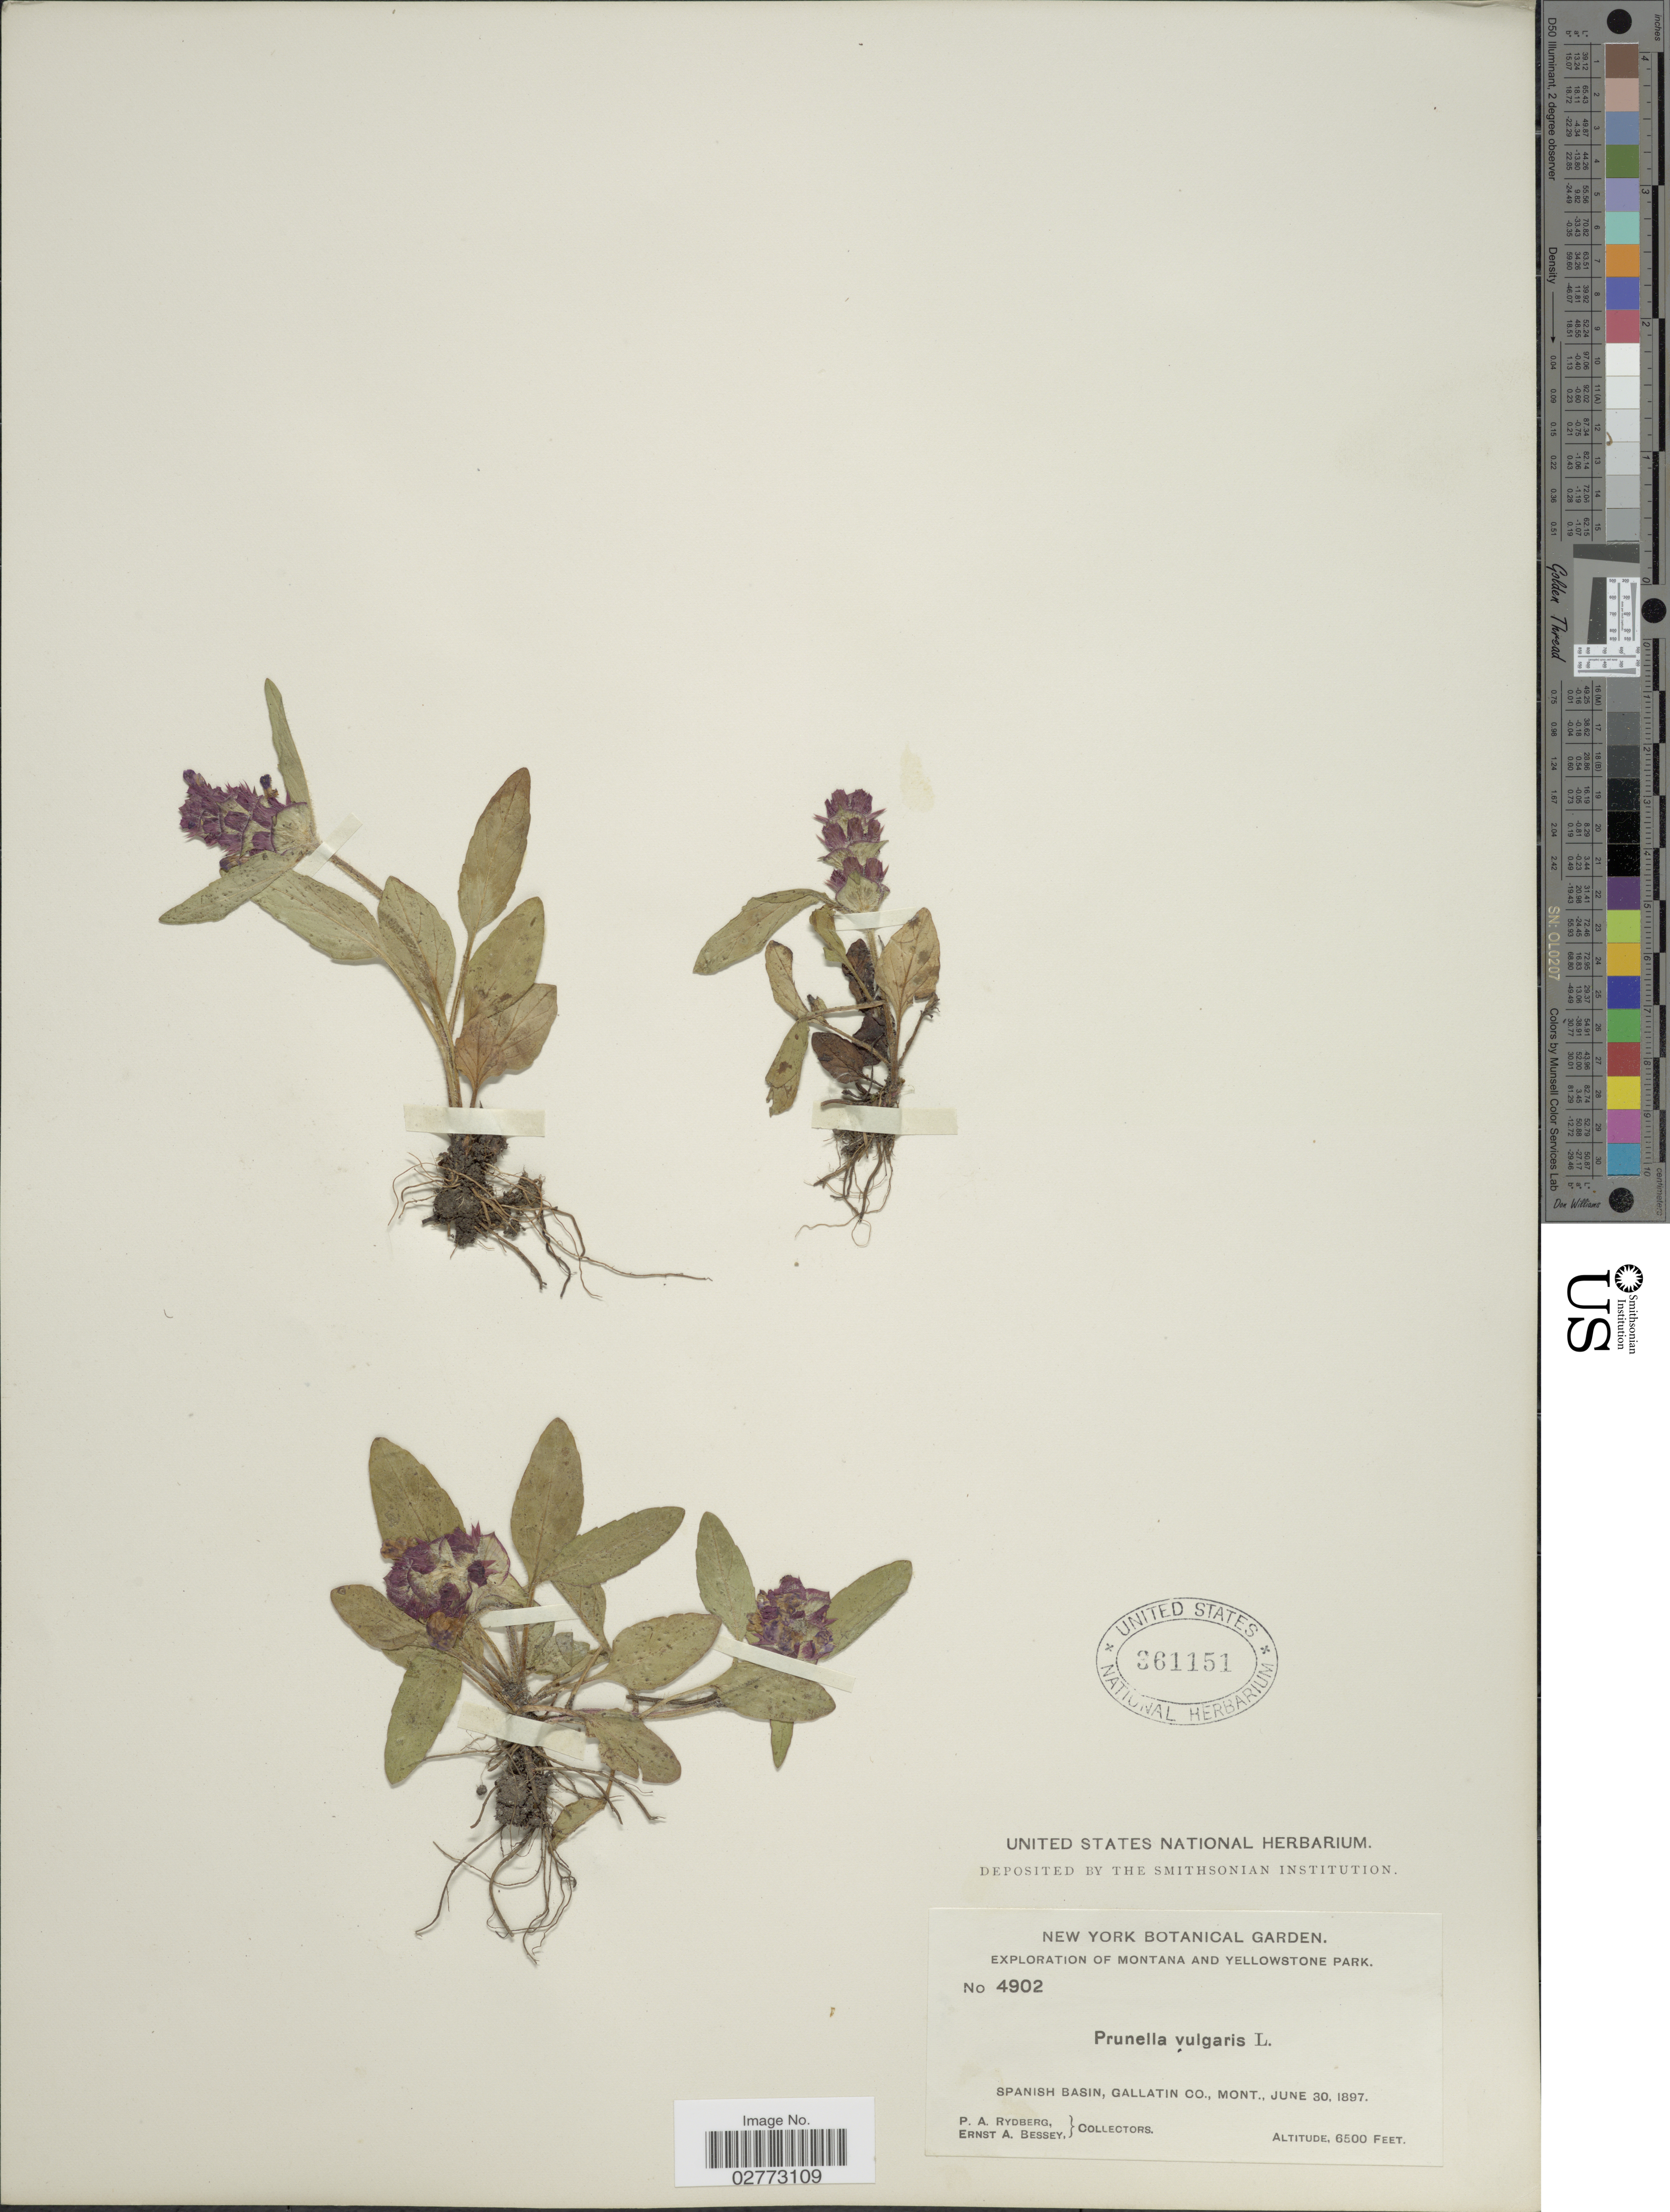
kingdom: Plantae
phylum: Tracheophyta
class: Magnoliopsida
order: Lamiales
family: Lamiaceae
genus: Prunella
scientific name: Prunella vulgaris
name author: L.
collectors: P. A. Rydberg & E. A. Bessey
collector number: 4902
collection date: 1897-06-30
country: United States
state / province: Montana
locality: Yellowstone Park, Spanish Basin, Gallatin Co., Mont.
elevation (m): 1981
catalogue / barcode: US 361151